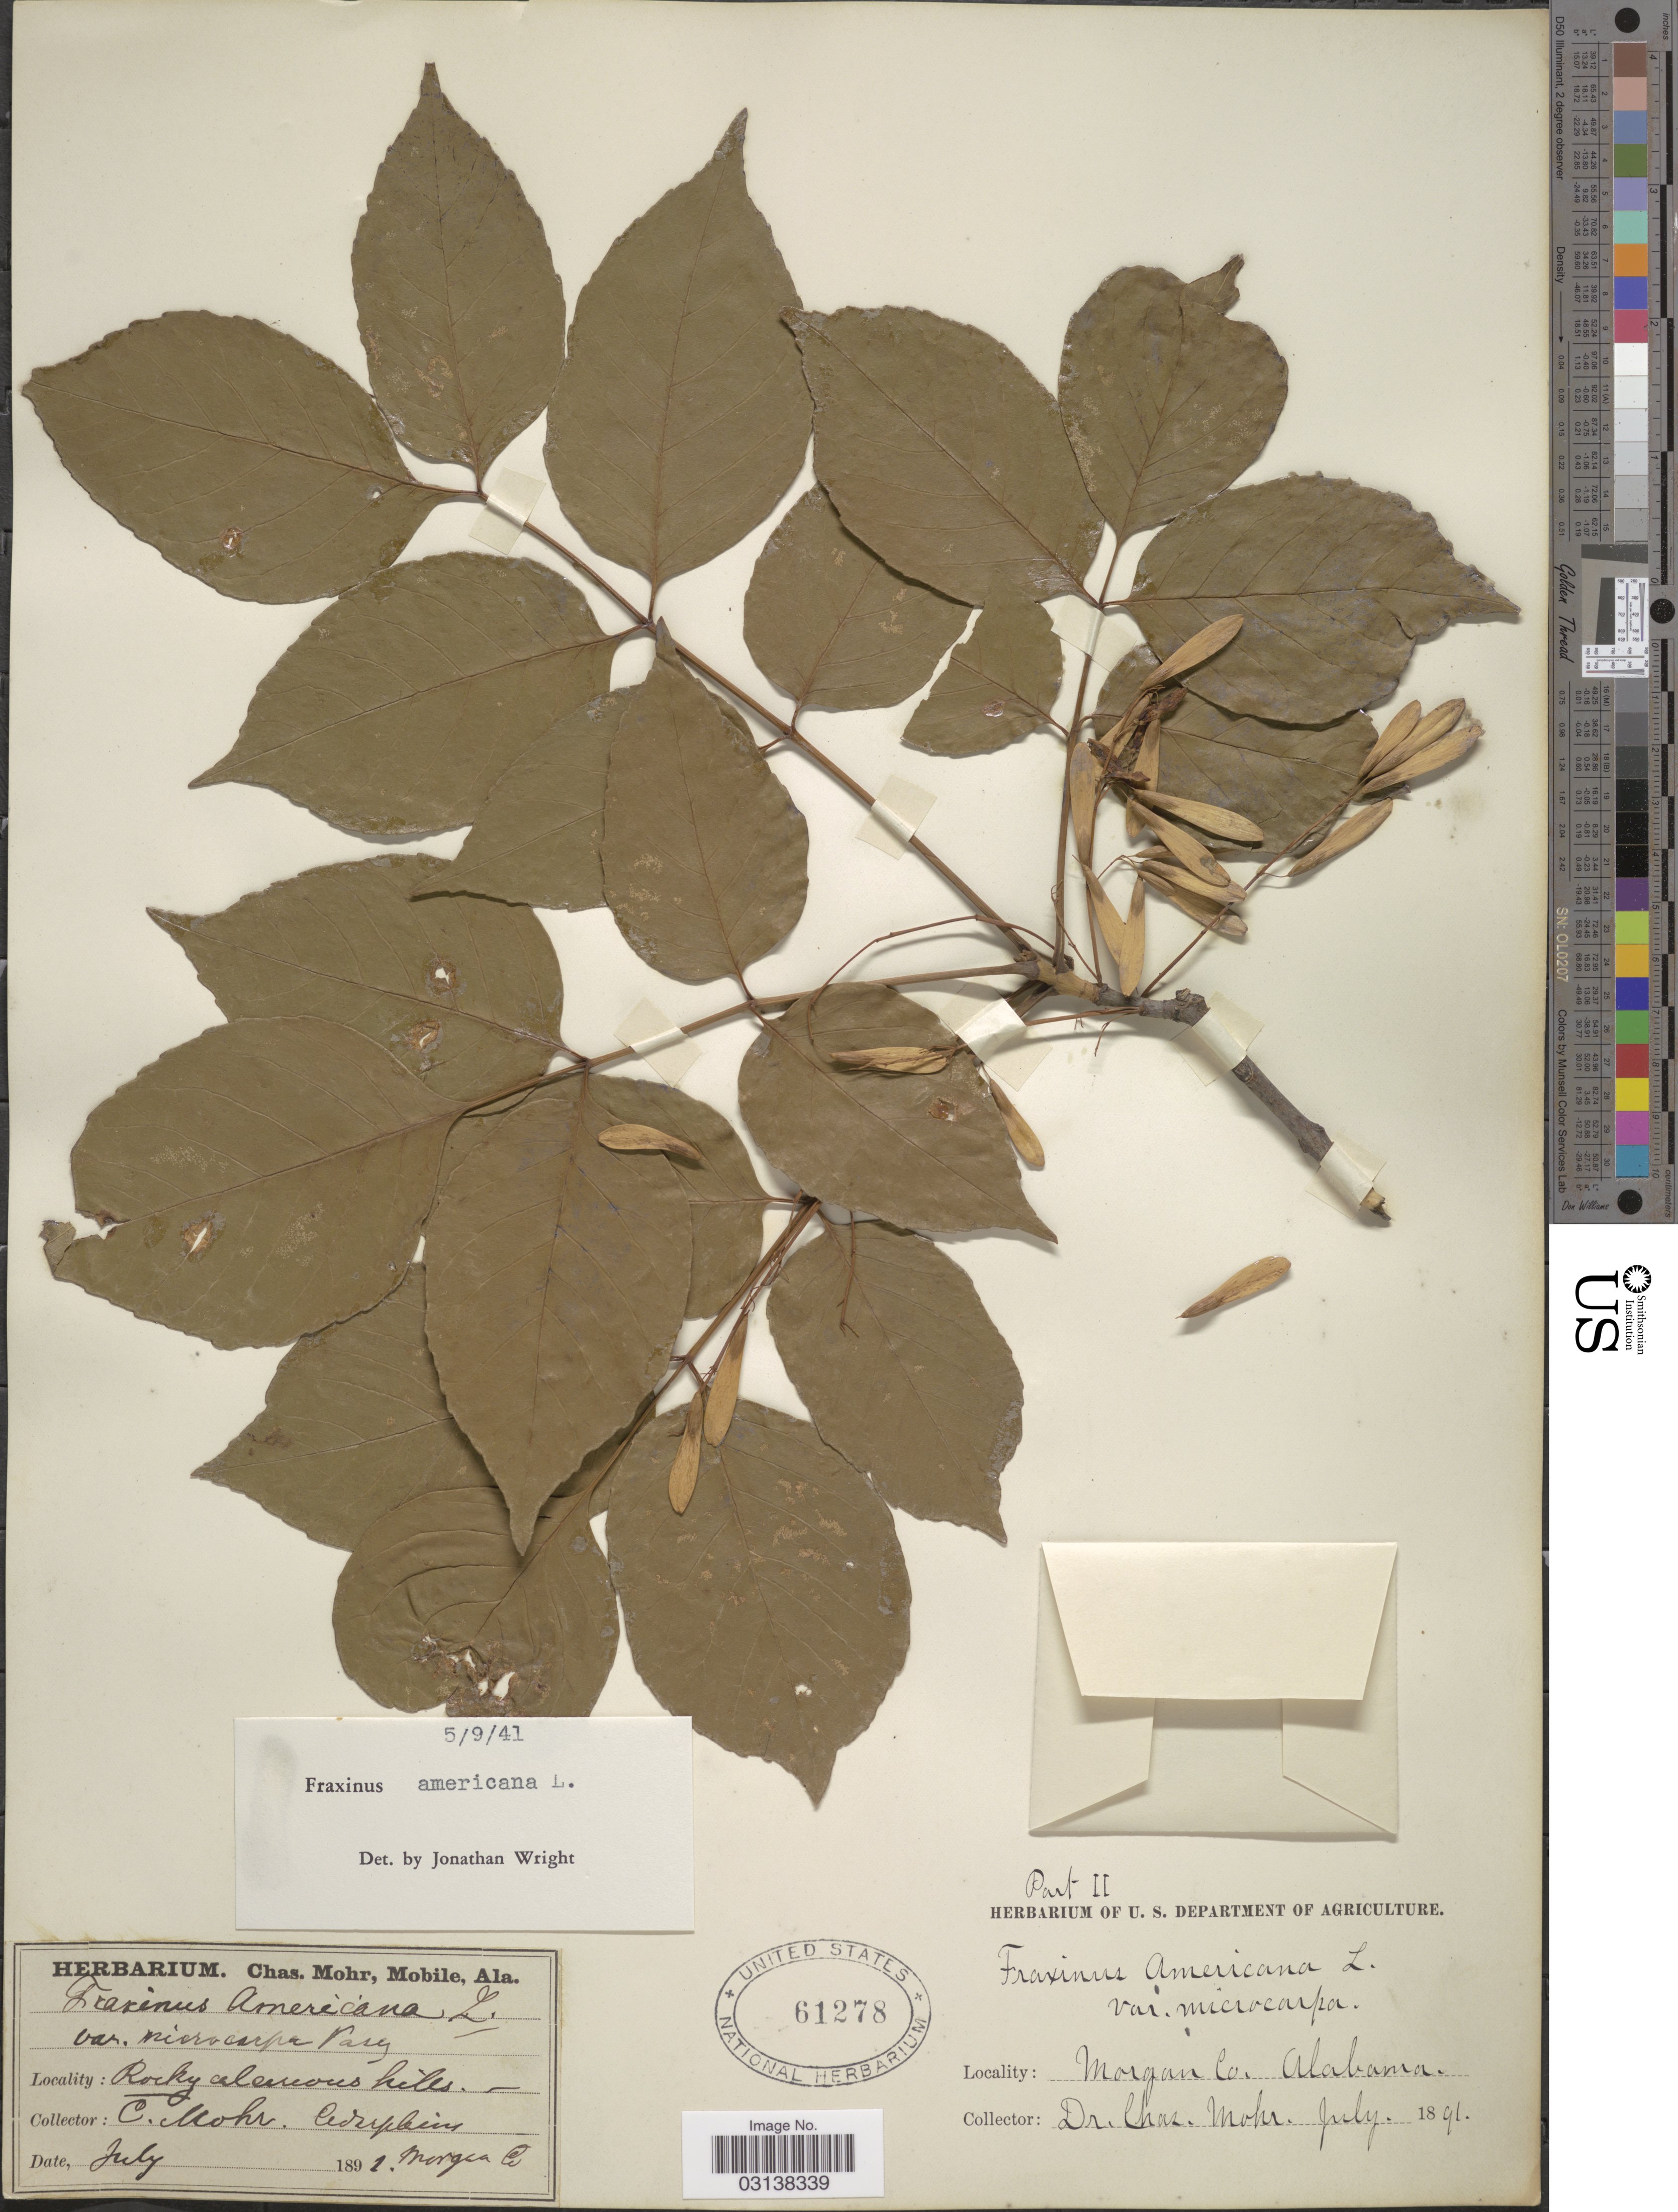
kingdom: Plantae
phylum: Tracheophyta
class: Magnoliopsida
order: Lamiales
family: Oleaceae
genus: Fraxinus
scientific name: Fraxinus americana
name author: L.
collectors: Mohr, C. T. (herbarium)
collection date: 1891-07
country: United States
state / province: Alabama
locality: Rocky calcareous hills. Cedarplains, Morgan Co.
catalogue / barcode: US 61278